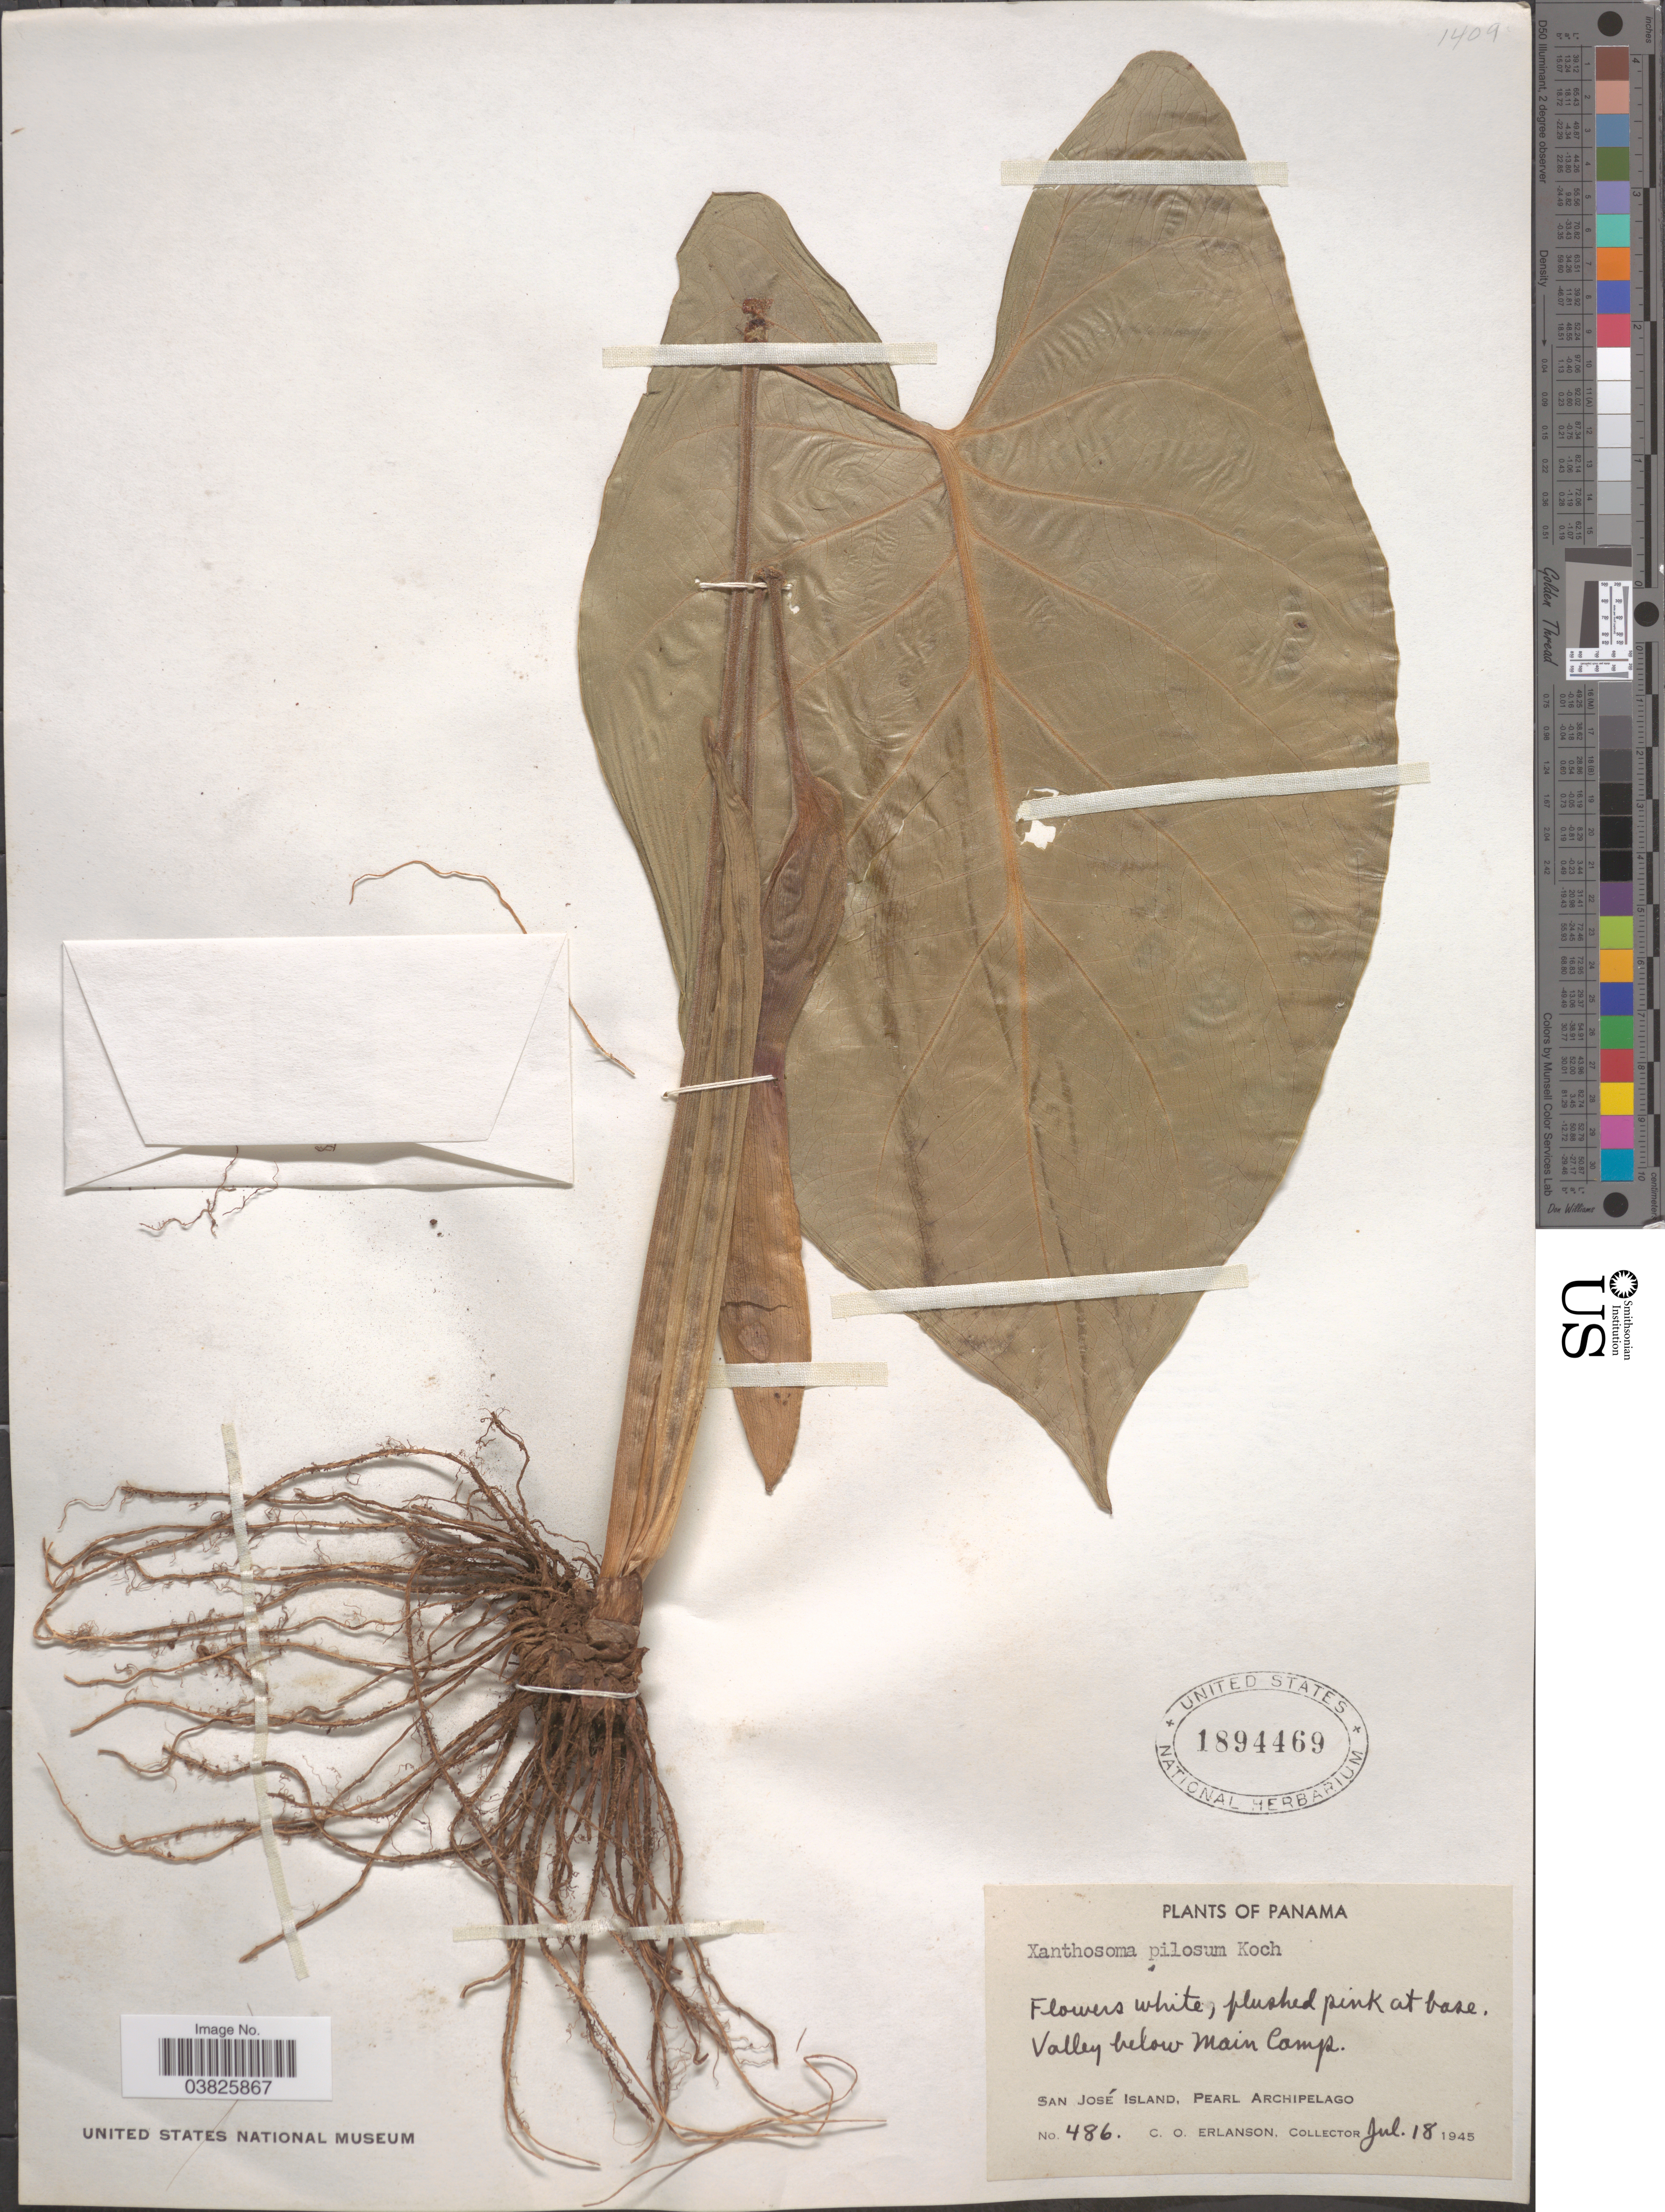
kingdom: Plantae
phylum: Tracheophyta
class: Liliopsida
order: Alismatales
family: Araceae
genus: Xanthosoma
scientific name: Xanthosoma pilosum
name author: K. Koch & Augustin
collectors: C. O. Erlanson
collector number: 486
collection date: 1945-07-18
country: Panama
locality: San José Island, Pearl Archipelago. Valley below Main Camp.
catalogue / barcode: US 1894469